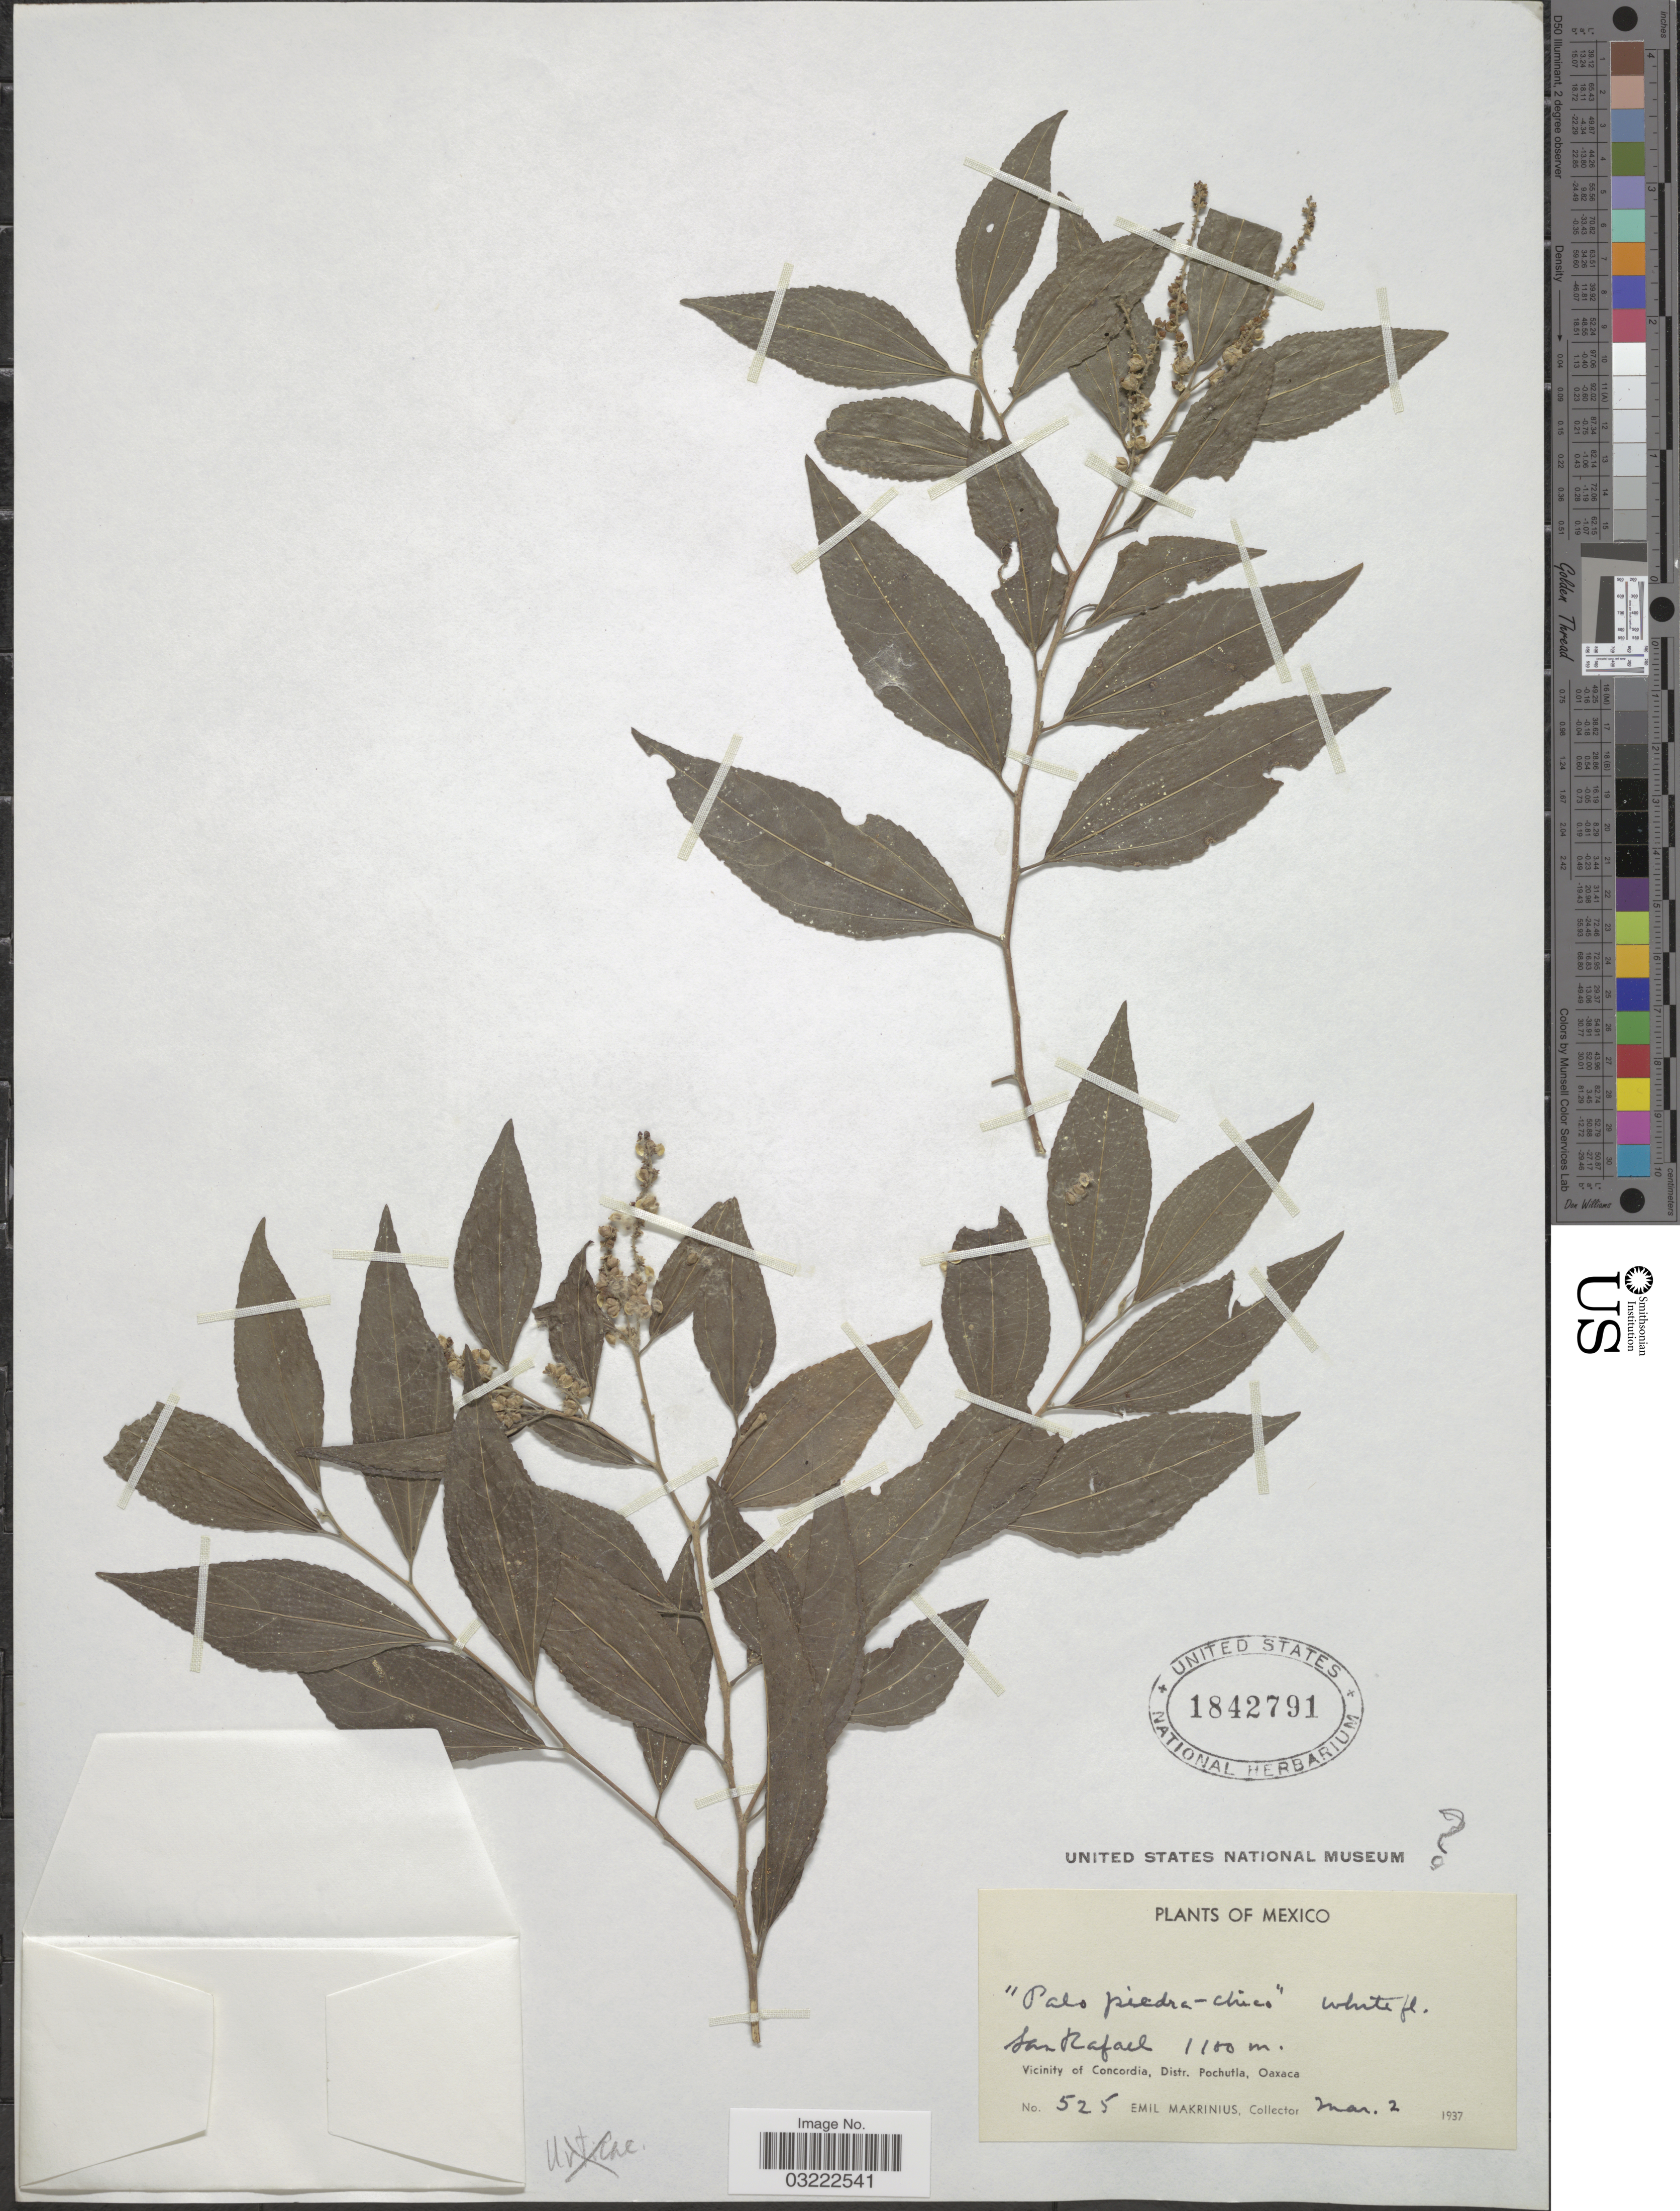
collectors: E. Makrinius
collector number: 525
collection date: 1937-03-02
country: Mexico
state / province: Oaxaca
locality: San Rafael, Vicinity of Concordia, Distr. Pochutla.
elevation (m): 1100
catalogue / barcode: US 1842791